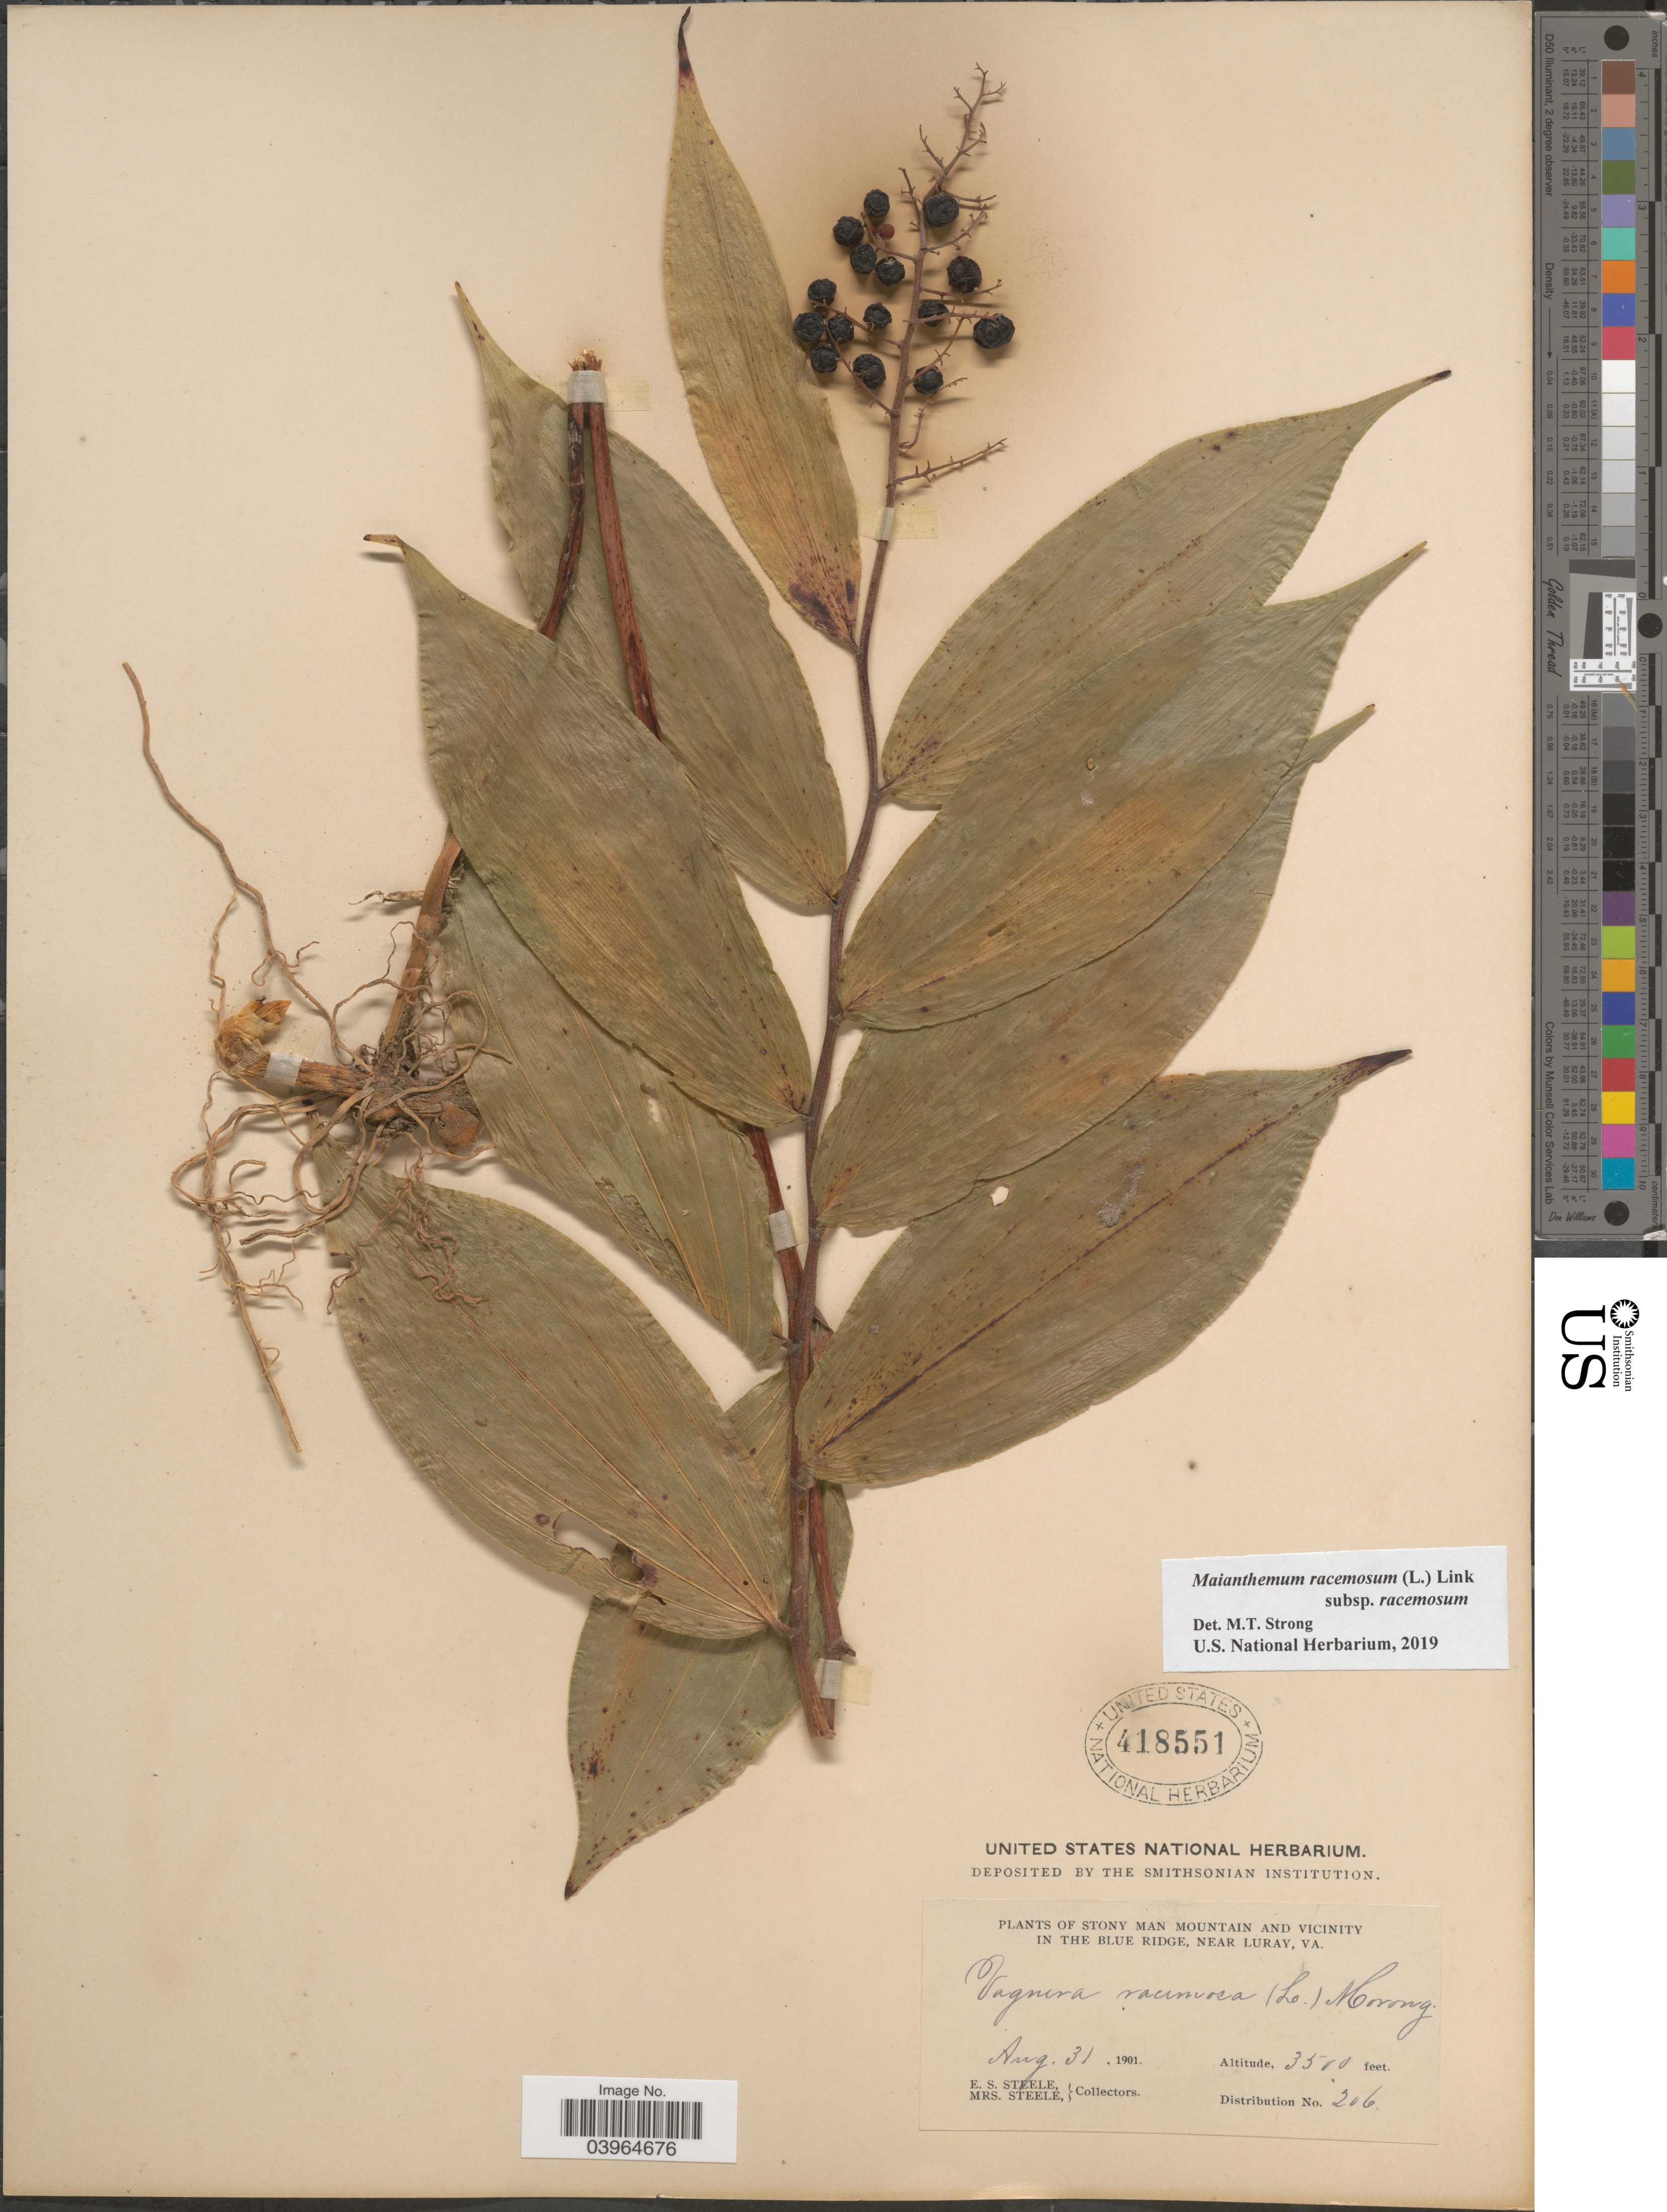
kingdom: Plantae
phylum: Tracheophyta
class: Liliopsida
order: Asparagales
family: Asparagaceae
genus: Maianthemum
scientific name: Maianthemum racemosum subsp. racemosum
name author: (L.) Link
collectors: E. Steele & Mrs. E. S. Steele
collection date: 1901-08-31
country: United States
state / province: Virginia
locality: Stony Man Mountain and vicinity in the Blue Ridge, near Luray.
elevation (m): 1067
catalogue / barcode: US 418551